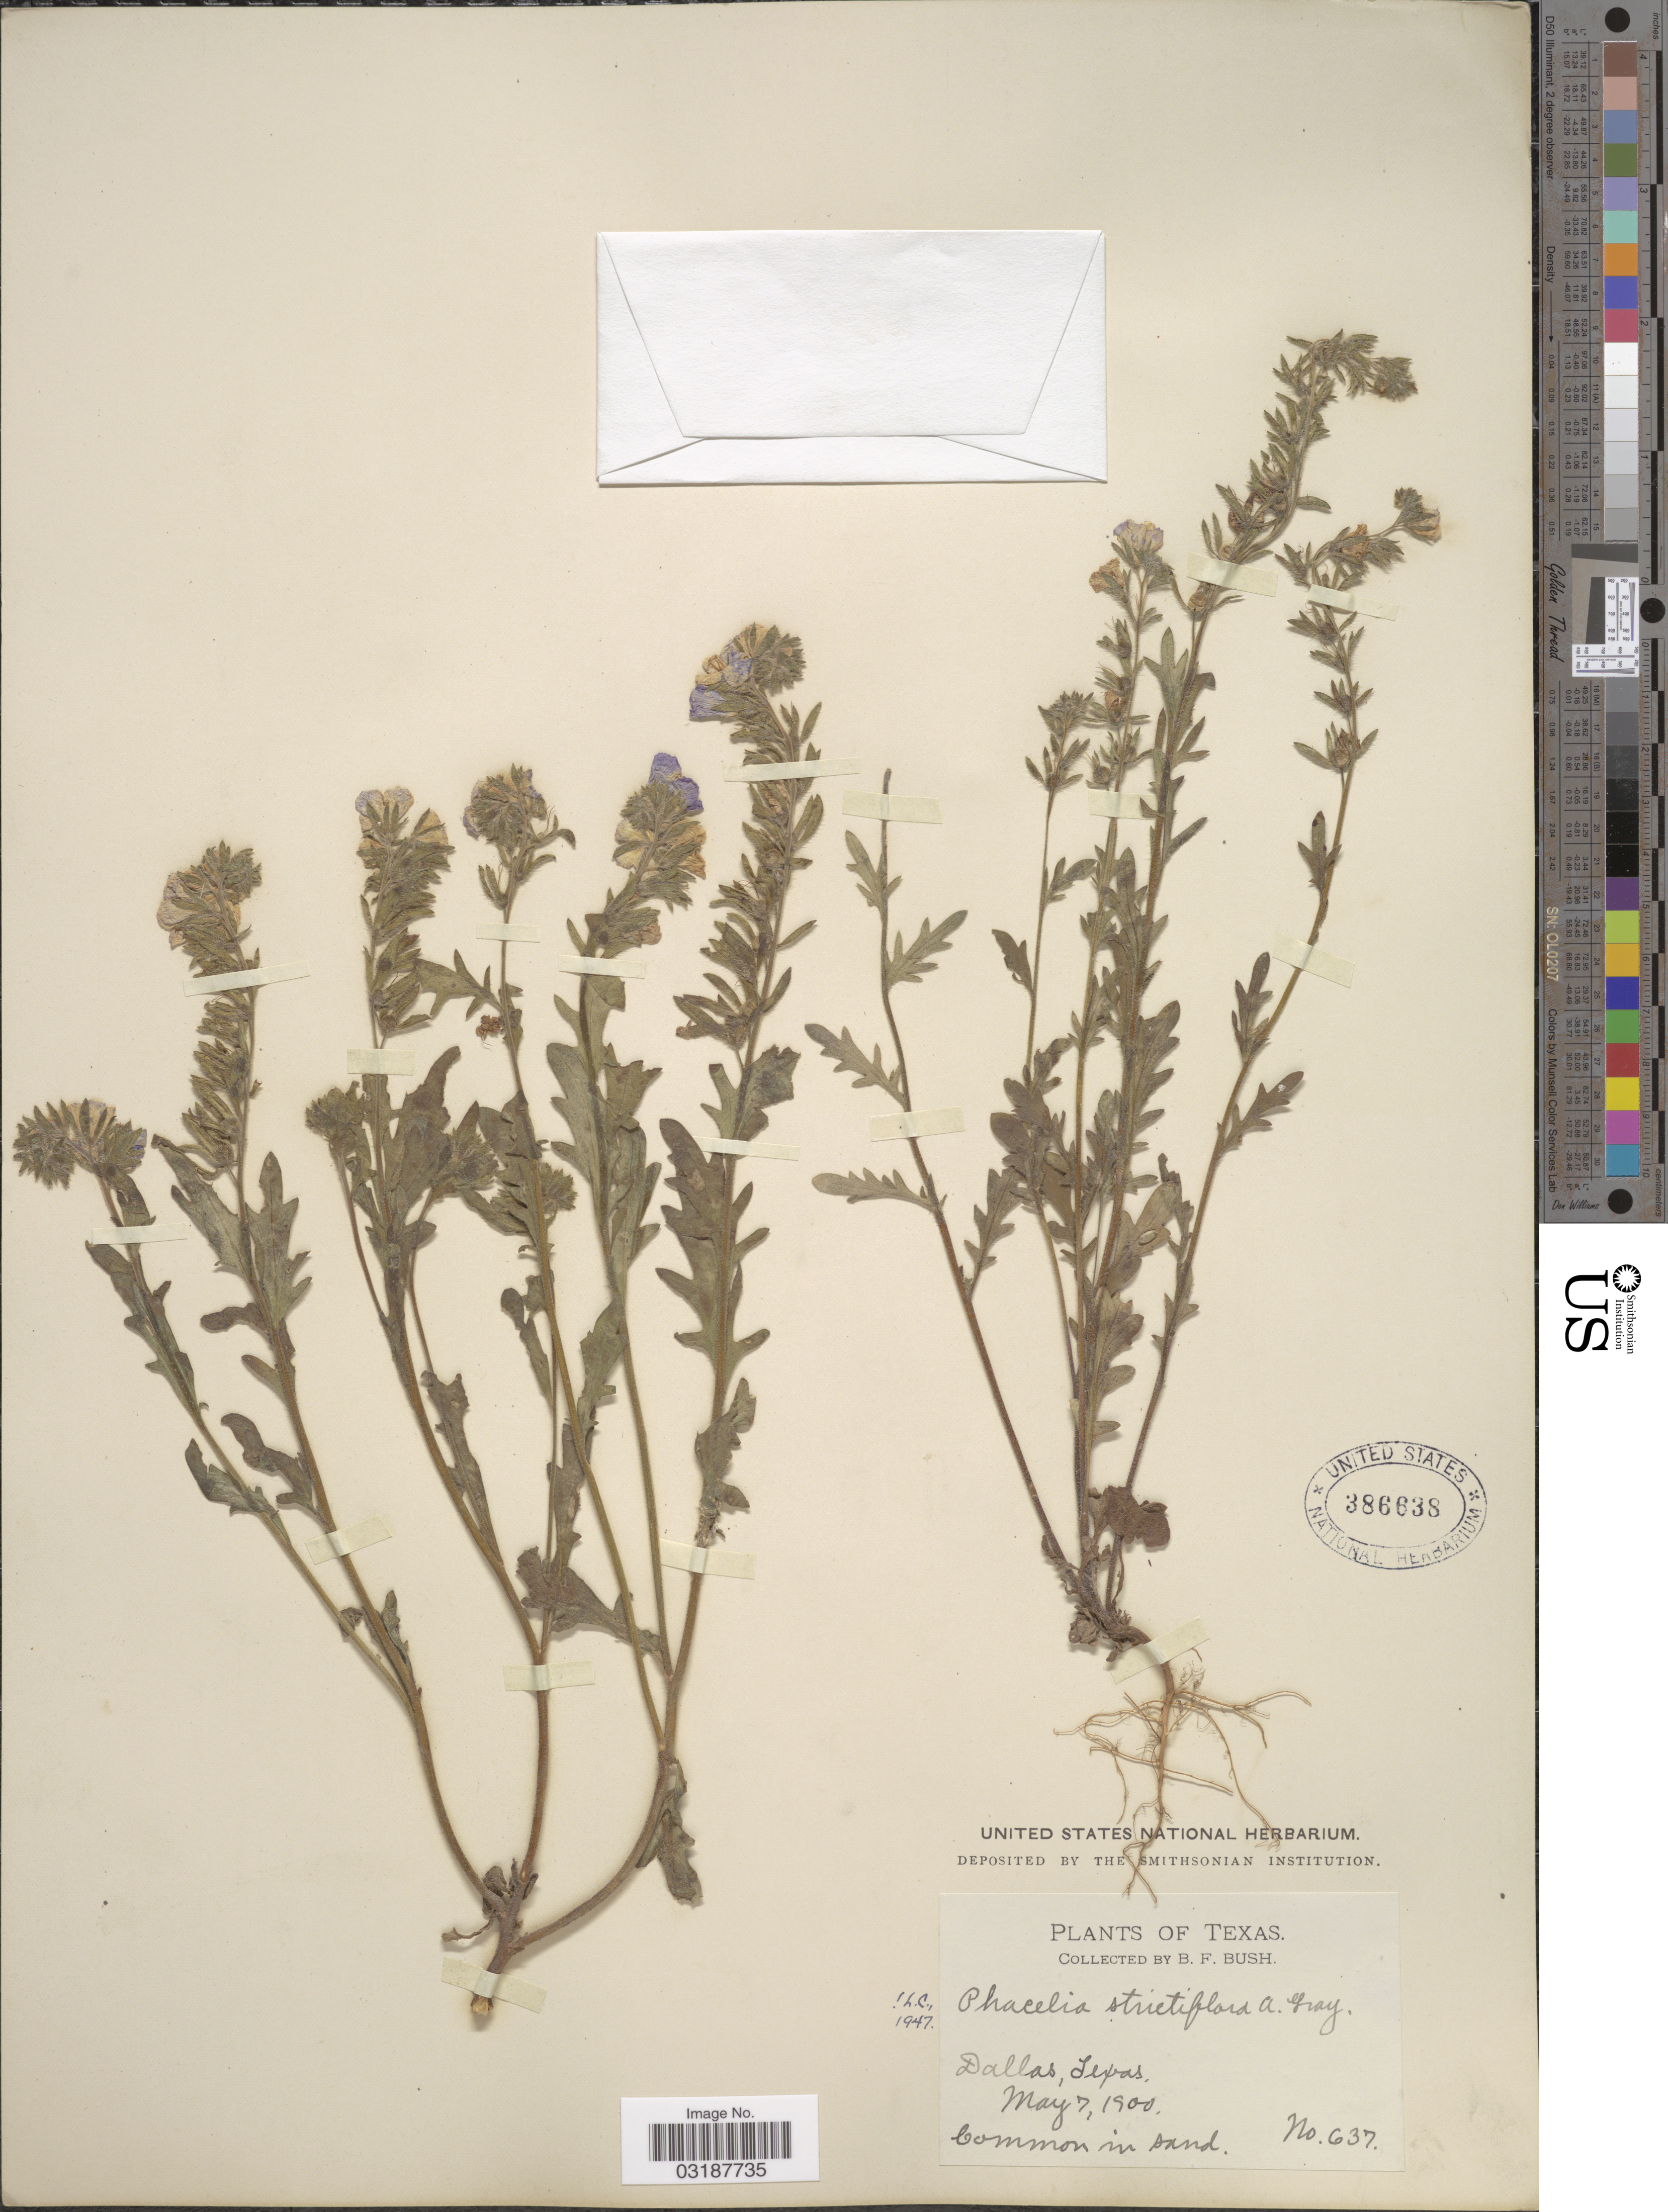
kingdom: Plantae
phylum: Tracheophyta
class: Magnoliopsida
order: Boraginales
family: Hydrophyllaceae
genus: Phacelia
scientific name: Phacelia strictiflora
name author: (Engelm. & A. Gray) A. Gray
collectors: B. F. Bush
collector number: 637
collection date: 1900-05-07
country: United States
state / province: Texas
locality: Dallas, Texas.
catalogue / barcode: US 386638